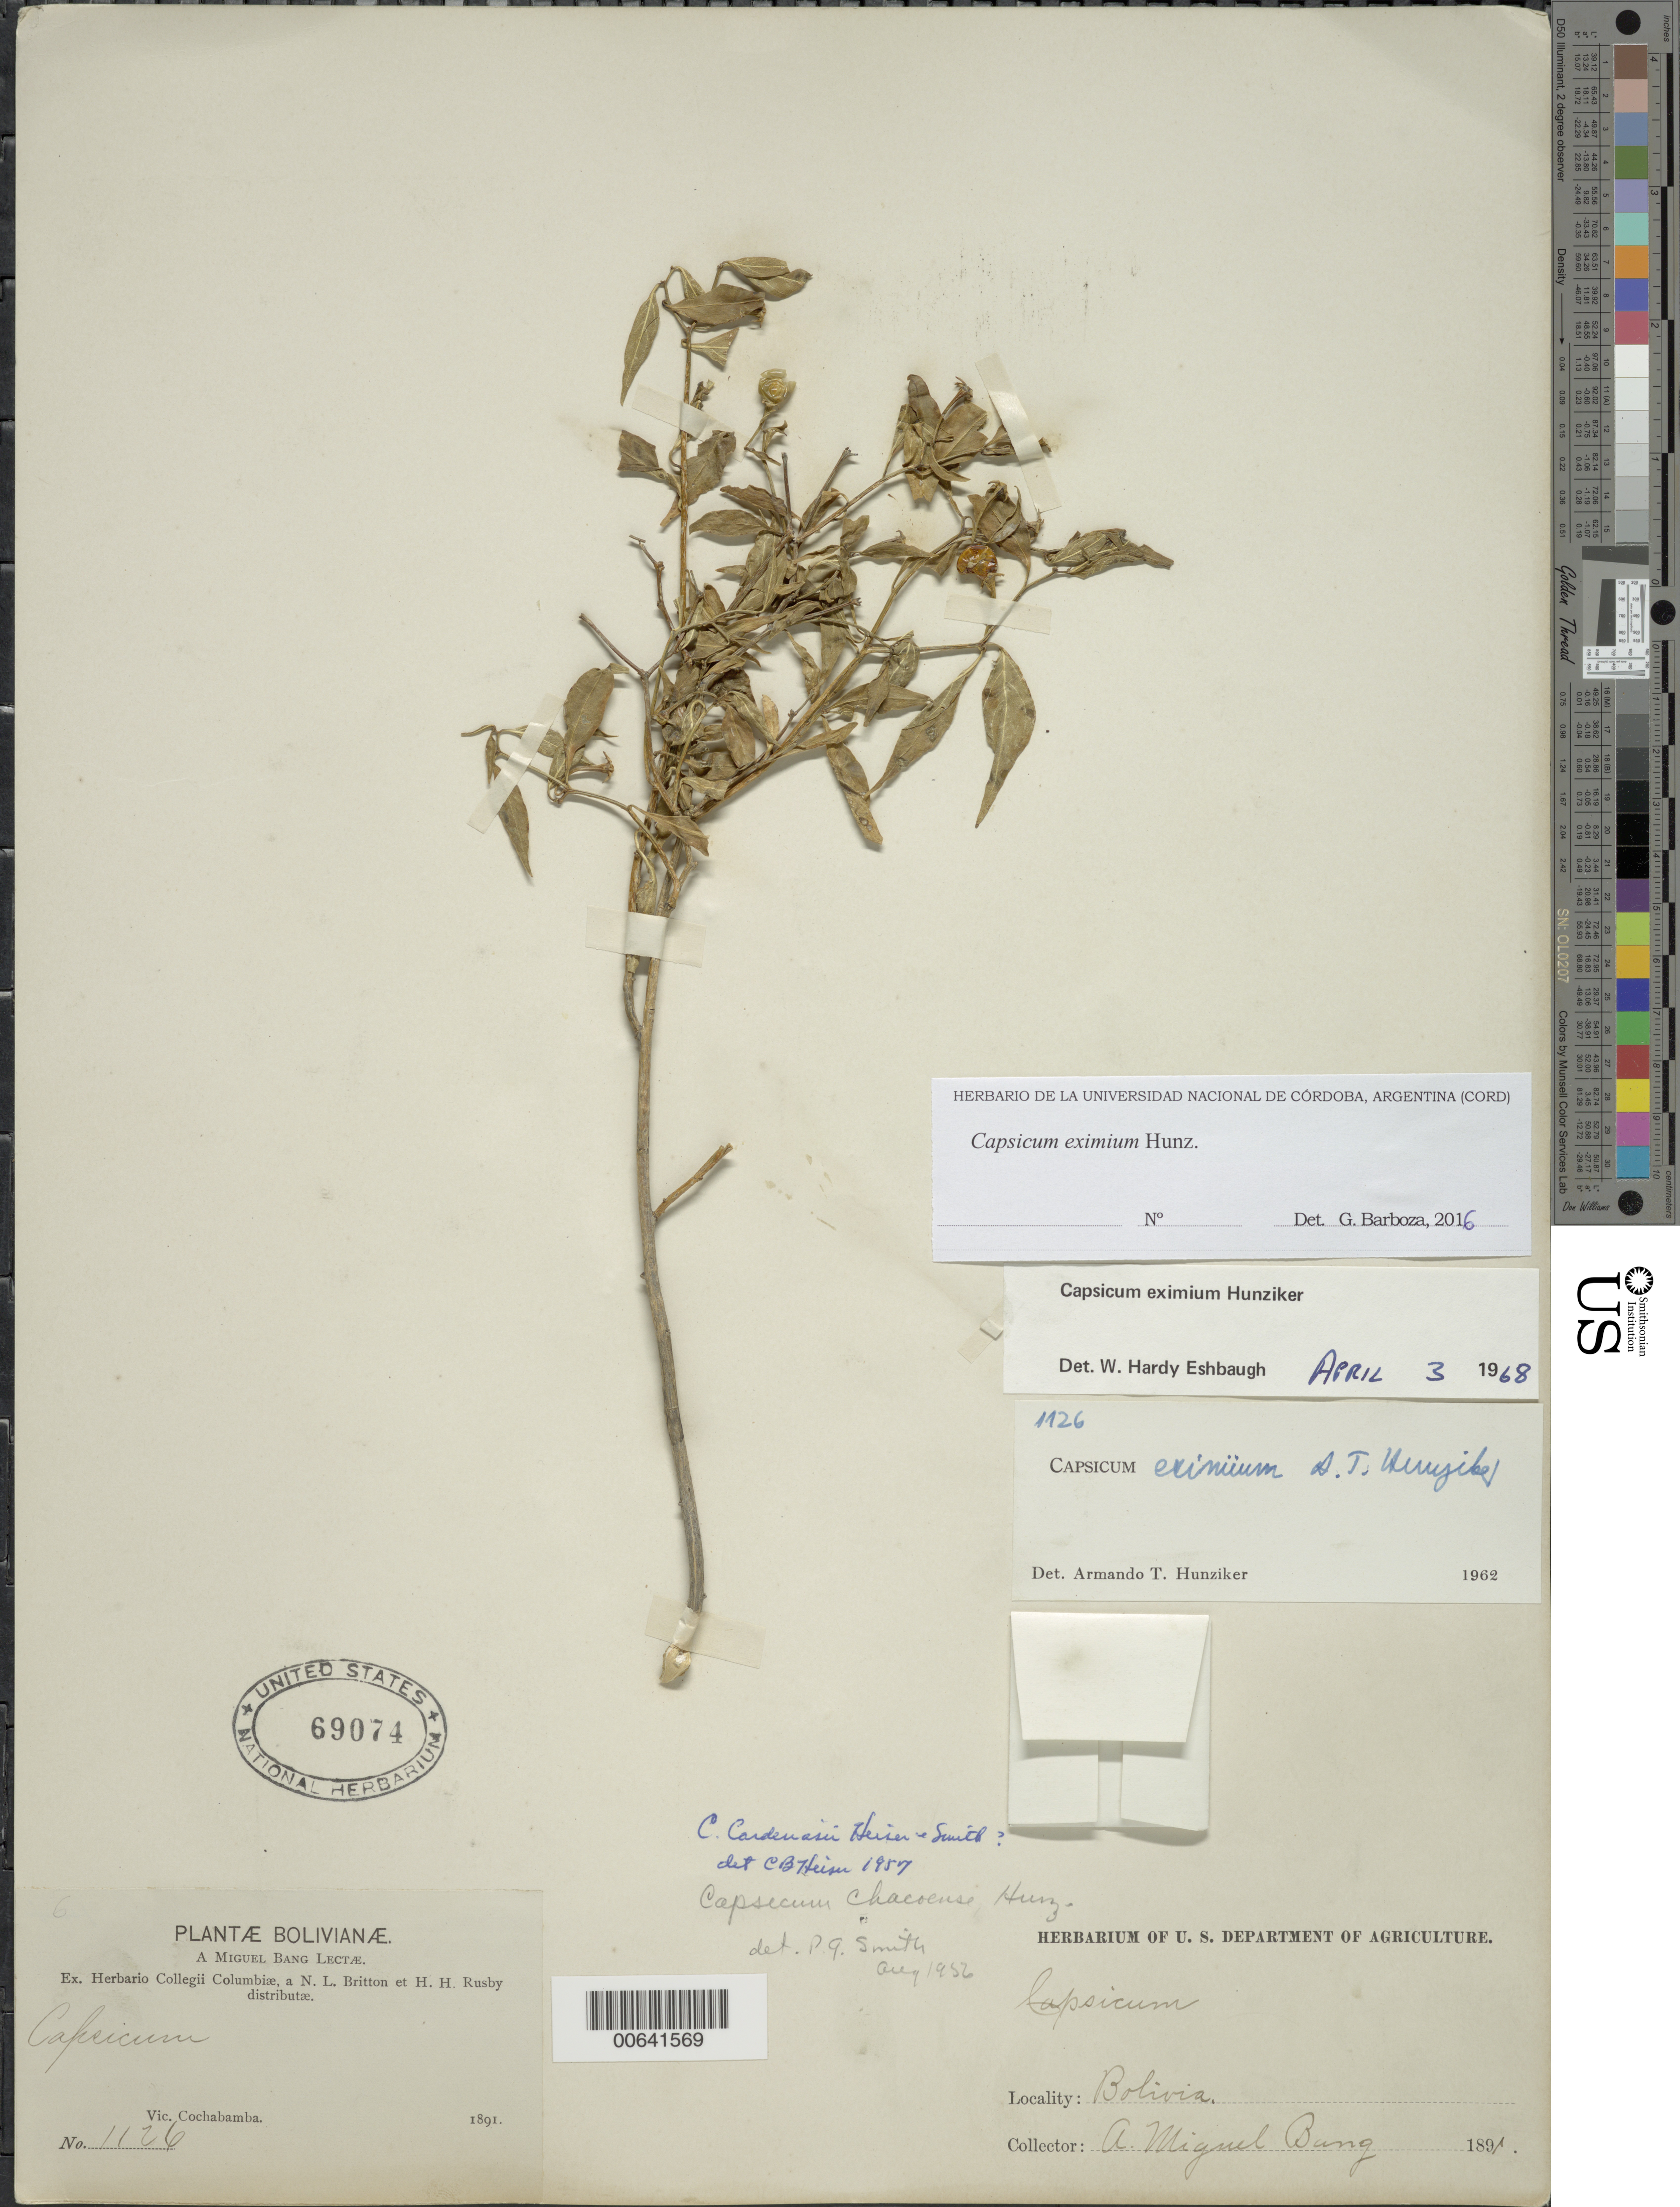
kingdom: Plantae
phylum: Tracheophyta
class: Magnoliopsida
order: Solanales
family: Solanaceae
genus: Capsicum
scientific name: Capsicum eximium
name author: Hunz.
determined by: Eshbaugh, W. H.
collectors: M. Bang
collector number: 1126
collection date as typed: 1891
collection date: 1891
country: Bolivia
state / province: Cochabamba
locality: Vic. Cochabamba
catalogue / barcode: US 69074